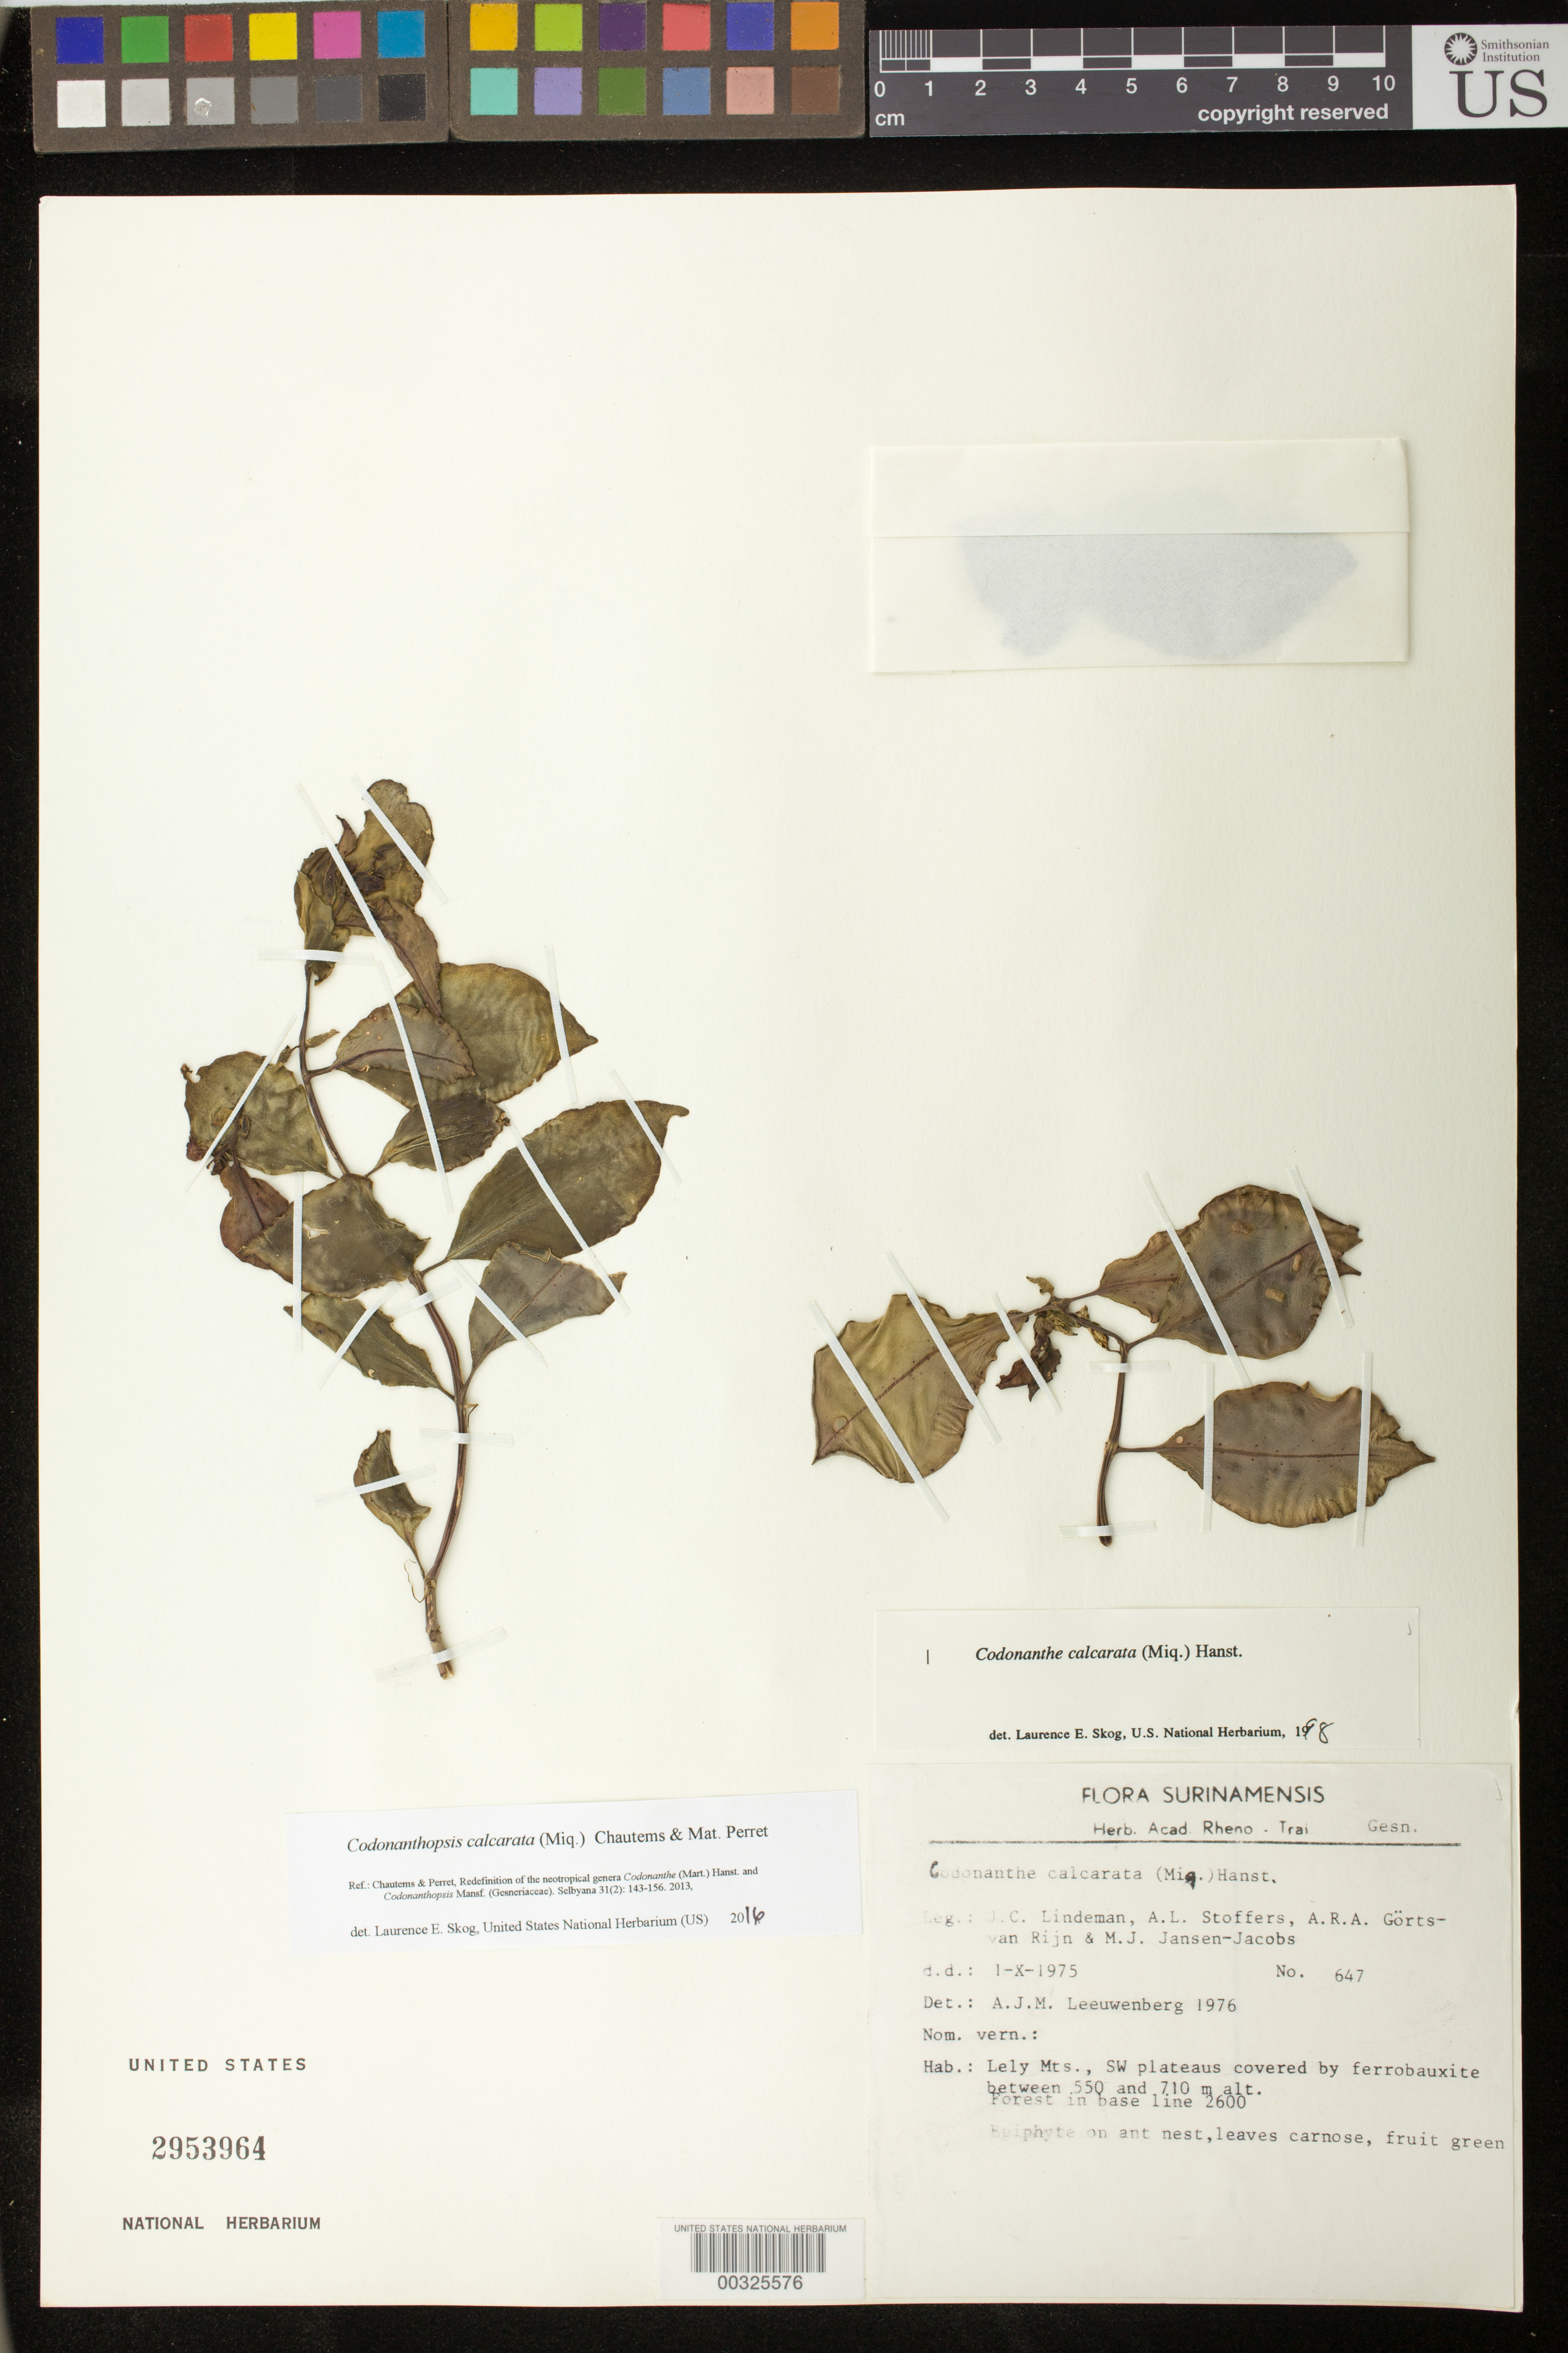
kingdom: Plantae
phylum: Tracheophyta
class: Magnoliopsida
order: Lamiales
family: Gesneriaceae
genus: Codonanthopsis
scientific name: Codonanthopsis calcarata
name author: (Miq.) Chautems & Mat.Perret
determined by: Skog, Laurence E.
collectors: J. C. Lindeman, A. Stoffers, A. .R. A. Görts-van Rijn & M. J. Jansen-Jacobs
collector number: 647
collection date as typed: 01 Oct 1975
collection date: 1975-10-01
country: Suriname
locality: Lely Mts., SW plateaus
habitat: Plateaus covered by ferrobauxite; forest in base line 2600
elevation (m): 550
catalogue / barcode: US 2953964